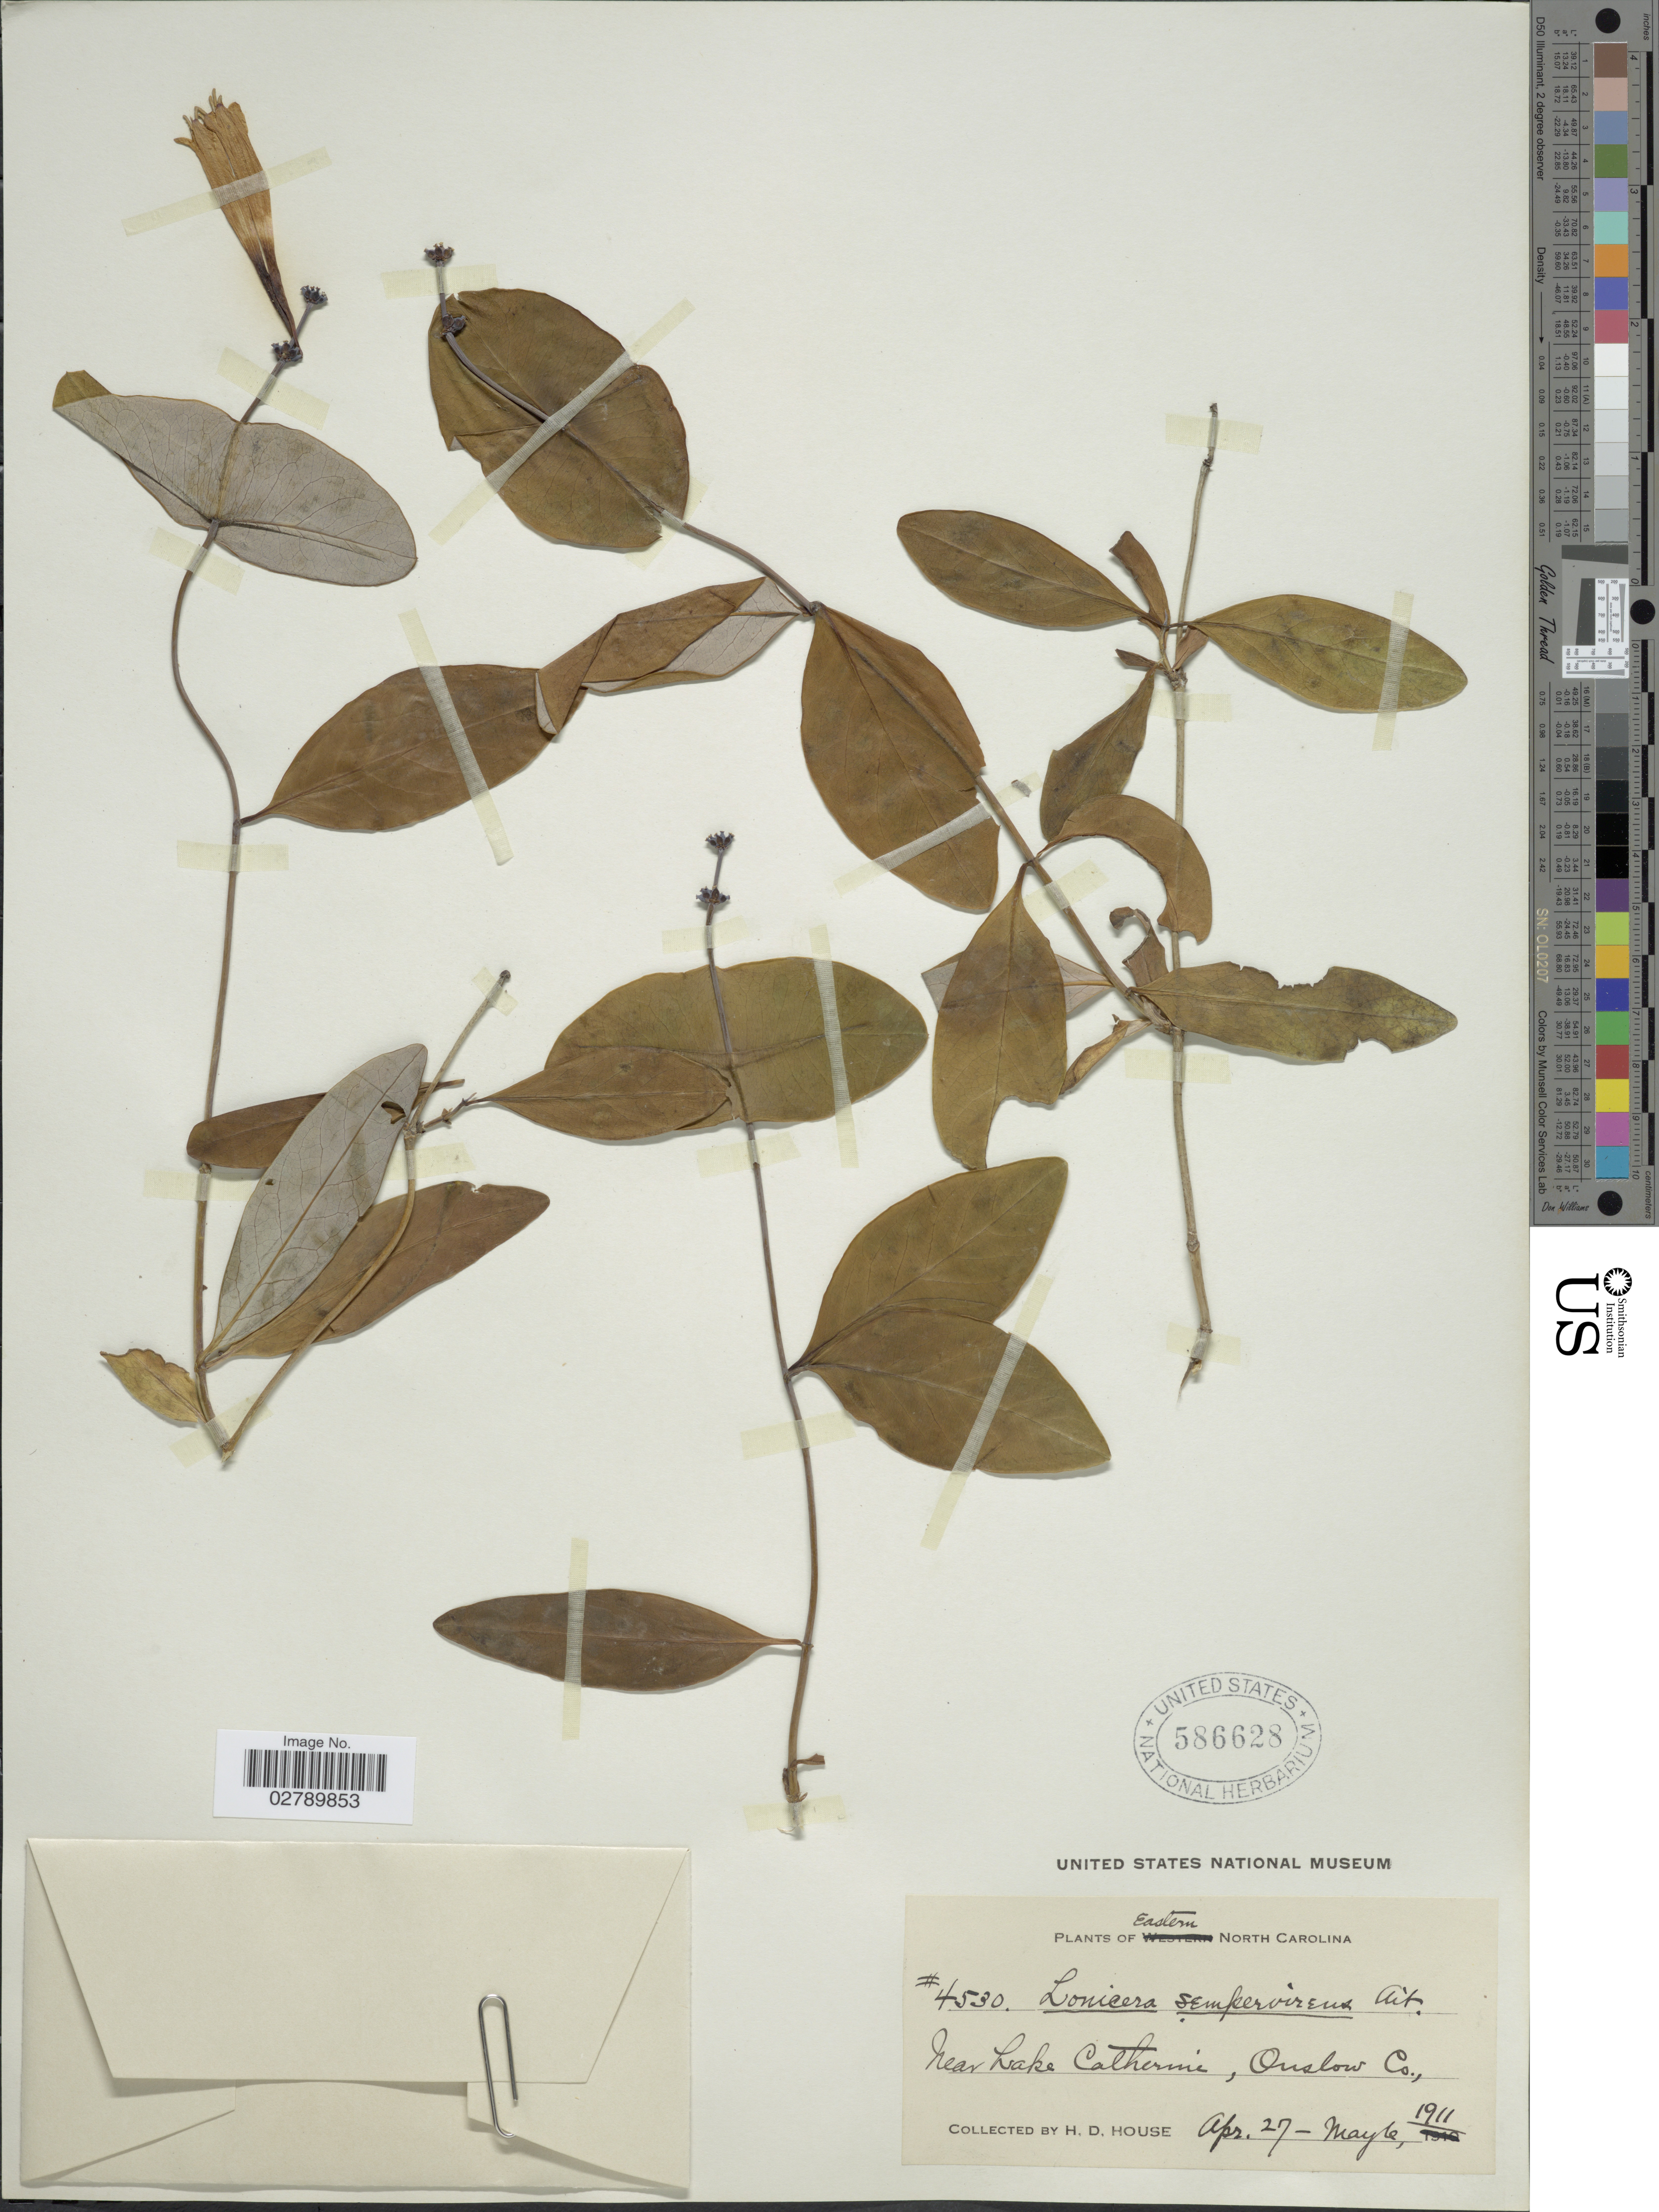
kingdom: Plantae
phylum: Tracheophyta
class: Magnoliopsida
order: Dipsacales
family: Caprifoliaceae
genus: Lonicera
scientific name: Lonicera sempervirens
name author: L.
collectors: H. D. House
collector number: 4530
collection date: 1911-04-27/1911-05-06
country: United States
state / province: North Carolina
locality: Eastern North Carolina. Near Lake Catherine, Onslow Co.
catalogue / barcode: US 586628